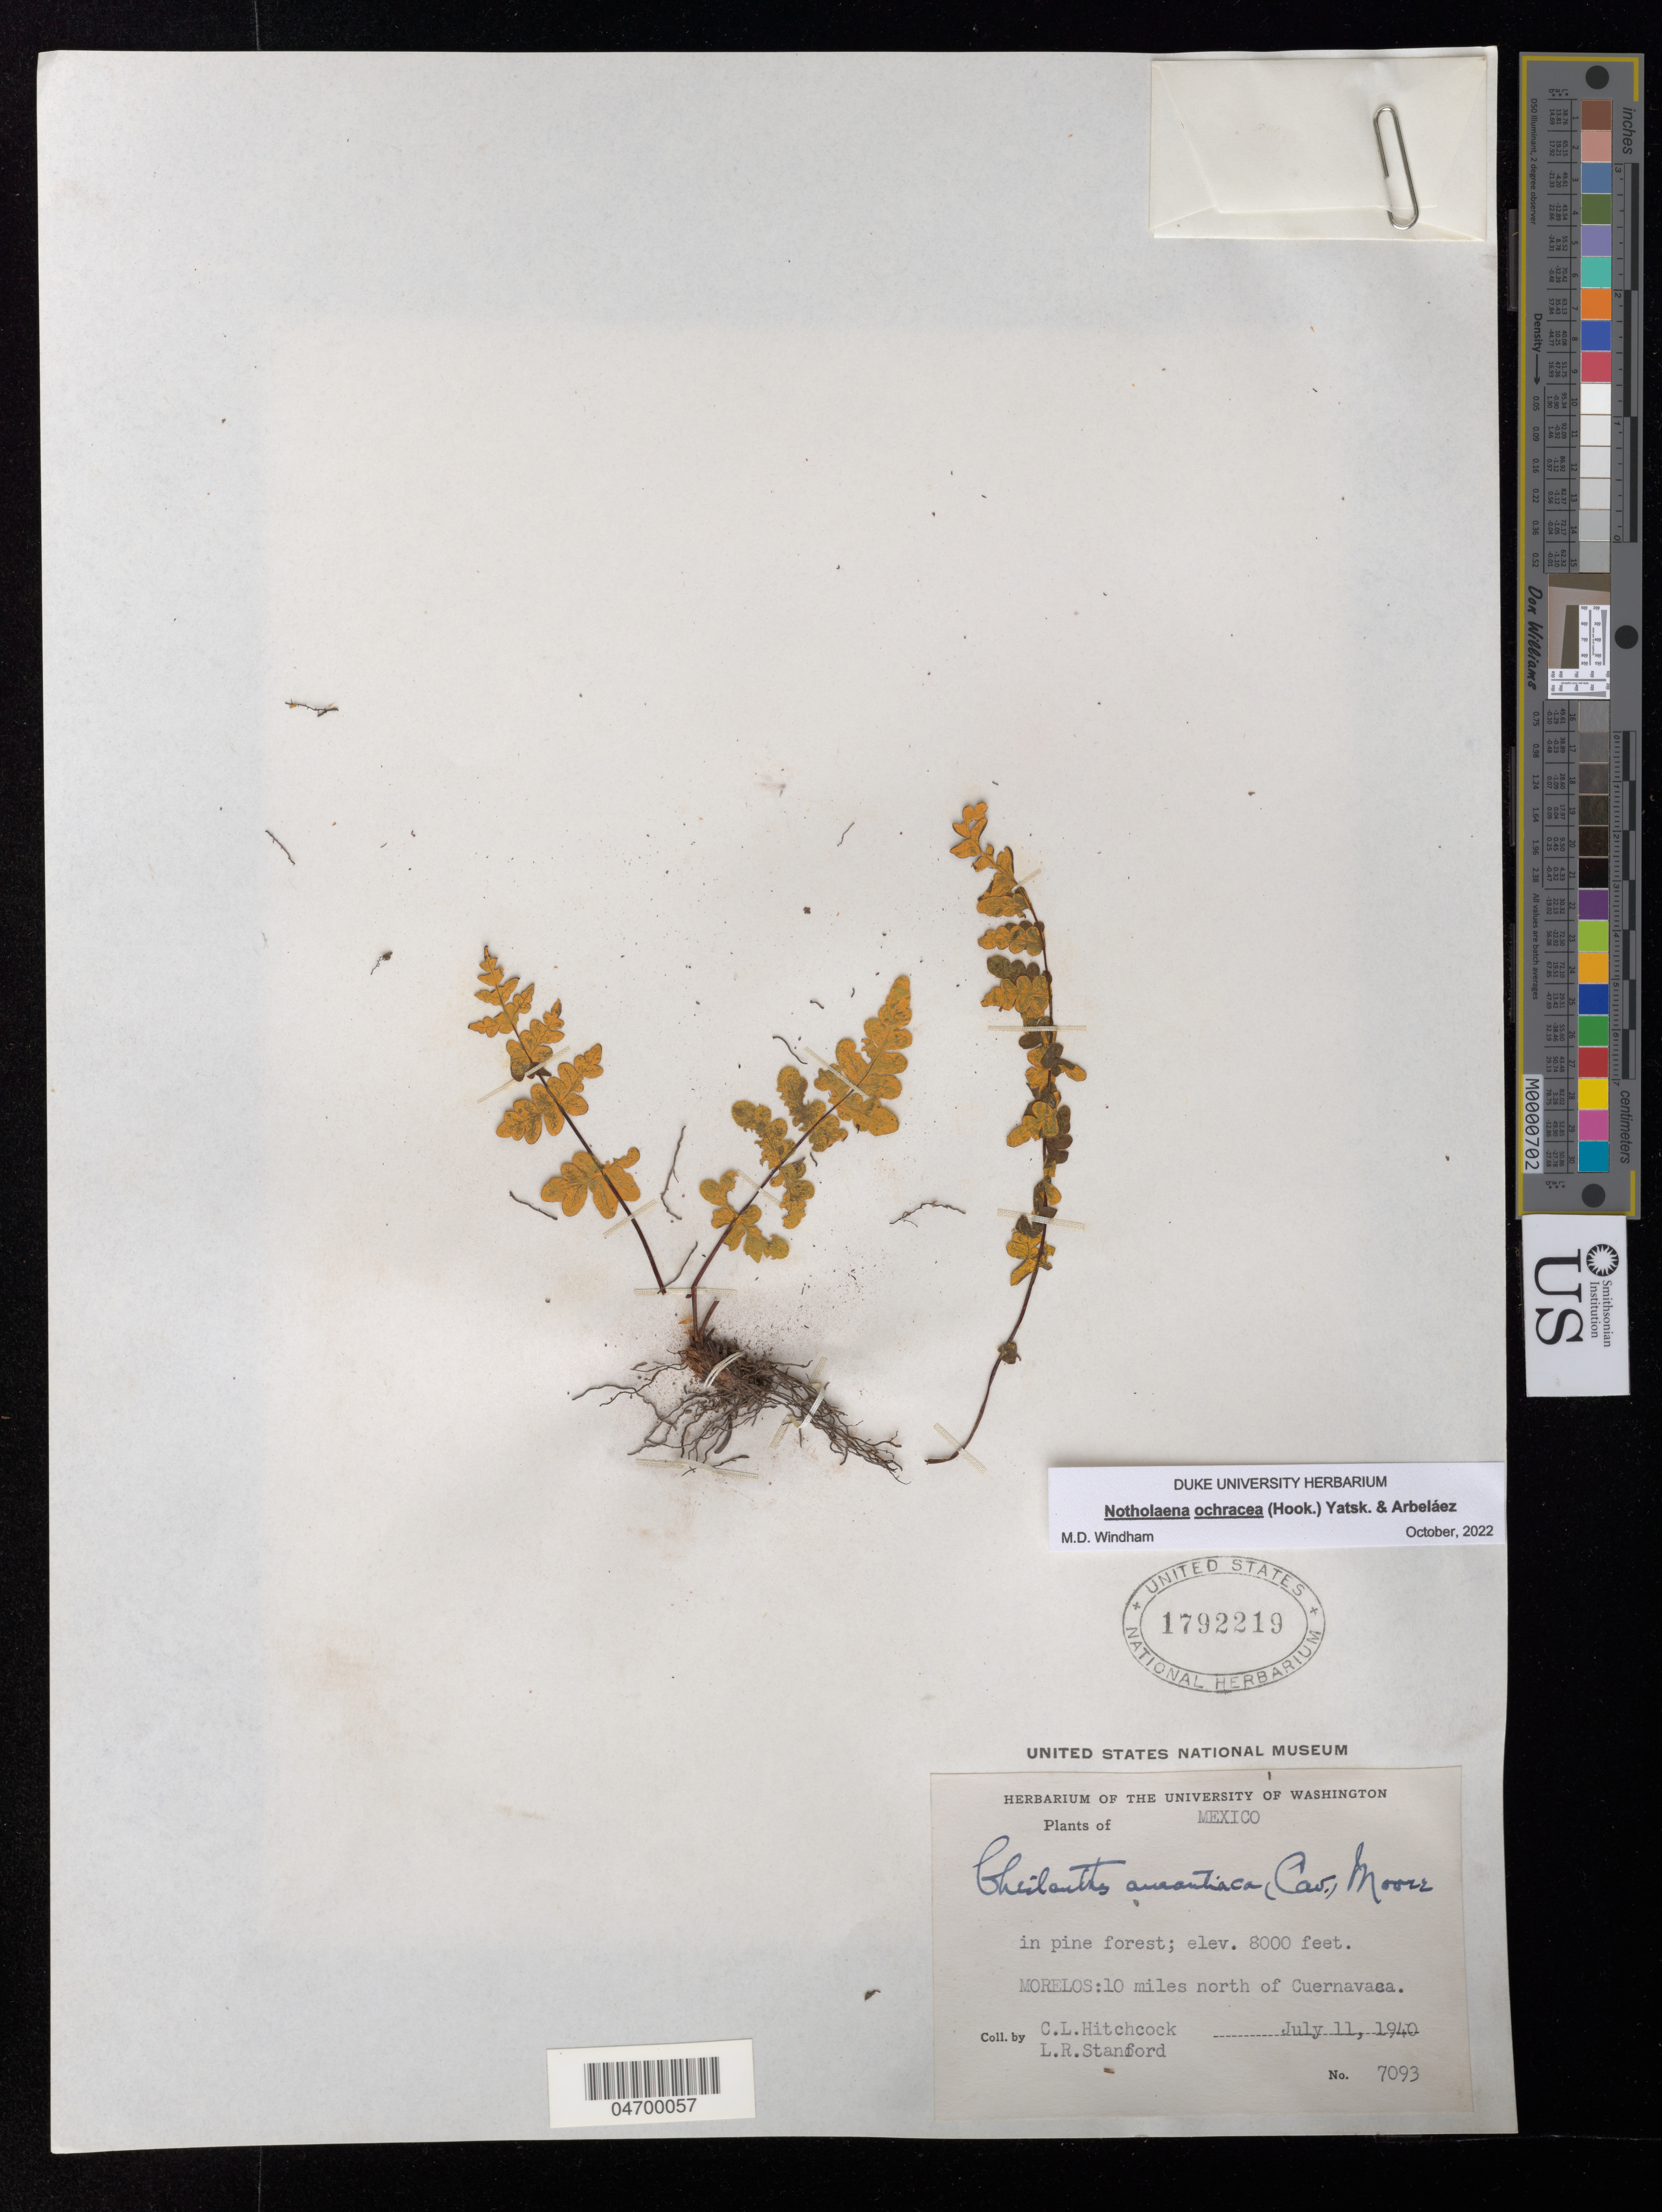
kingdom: Plantae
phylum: Tracheophyta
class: Polypodiopsida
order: Polypodiales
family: Pteridaceae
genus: Notholaena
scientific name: Notholaena ochracea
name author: (Hook.) Yatsk. & Arbaláez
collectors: C. L. Hitchcock & L. R. Stanford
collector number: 7093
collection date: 1940-07-11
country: Mexico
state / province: Morelos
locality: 10 miles north of Cuernavaca.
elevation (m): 2438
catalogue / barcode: US 1792219